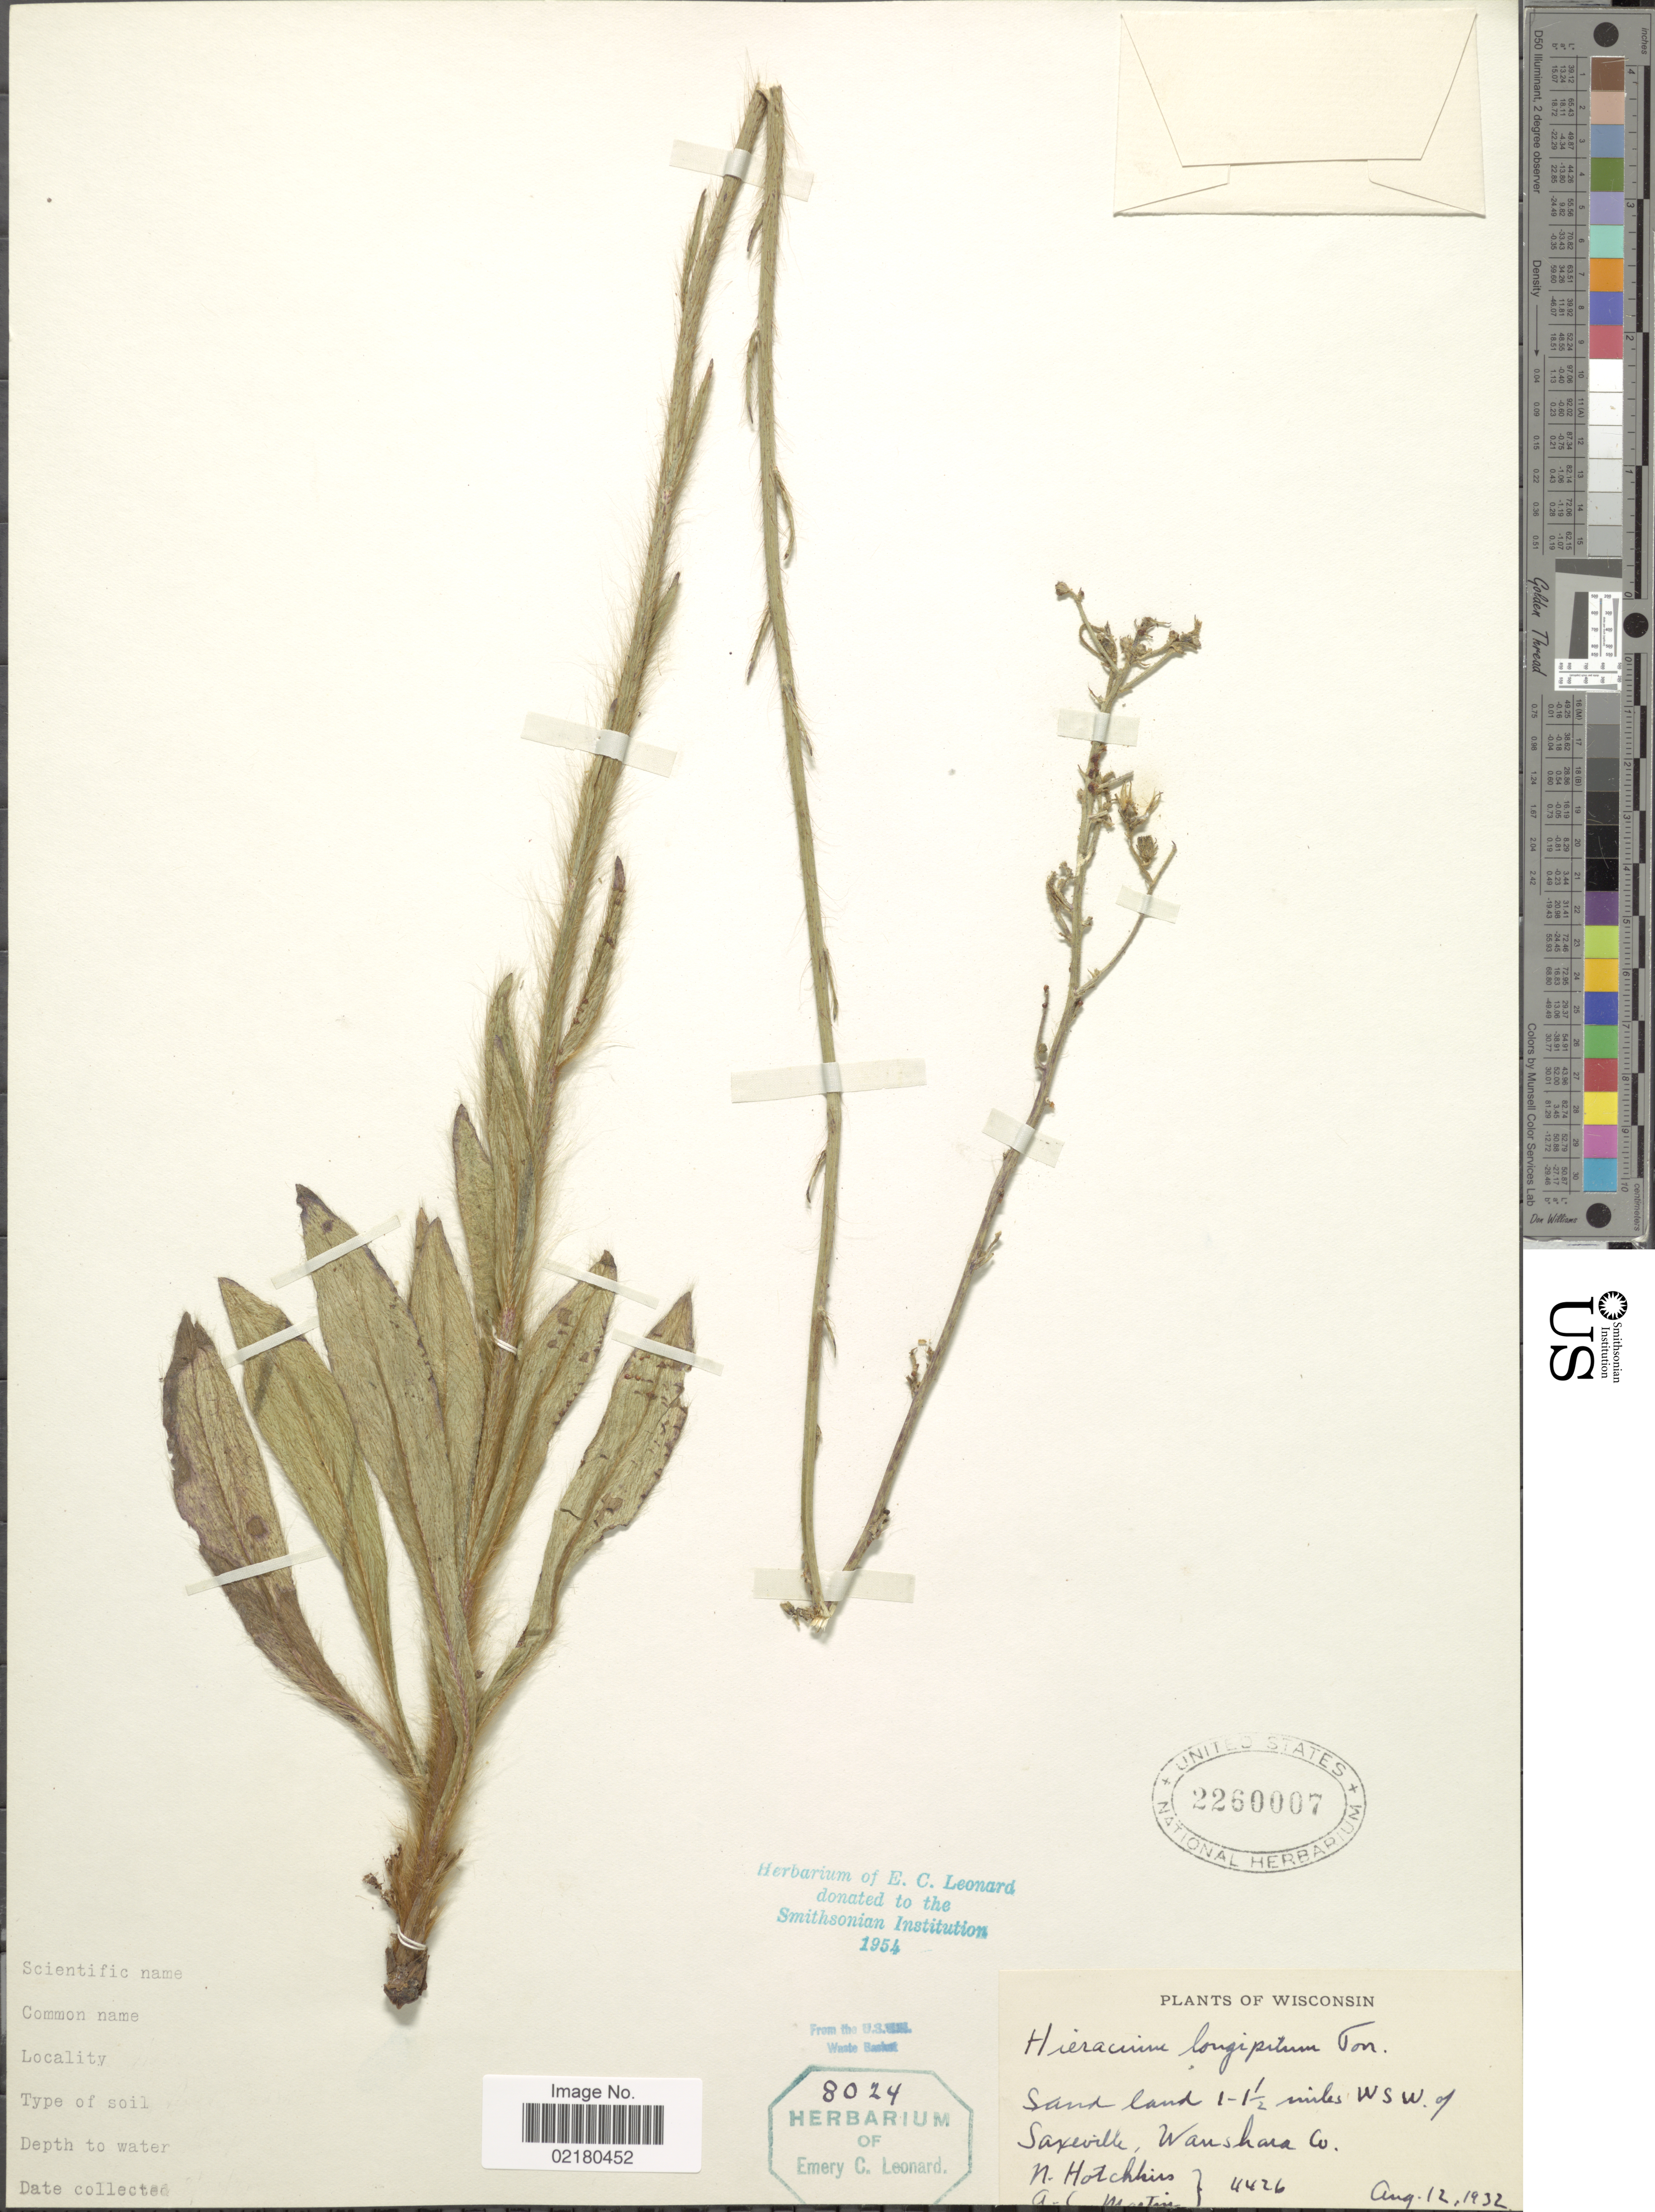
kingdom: Plantae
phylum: Tracheophyta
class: Magnoliopsida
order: Asterales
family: Asteraceae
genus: Hieracium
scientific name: Hieracium longipilum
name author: Torr. ex Hook.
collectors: N. Hotchkiss & A. C. Martin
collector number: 4426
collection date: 1932-08-12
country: United States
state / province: Wisconsin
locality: Sandland 1-1.5 miles W.S.W. of Saxeville Wanshara Co.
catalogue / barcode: US 2260007